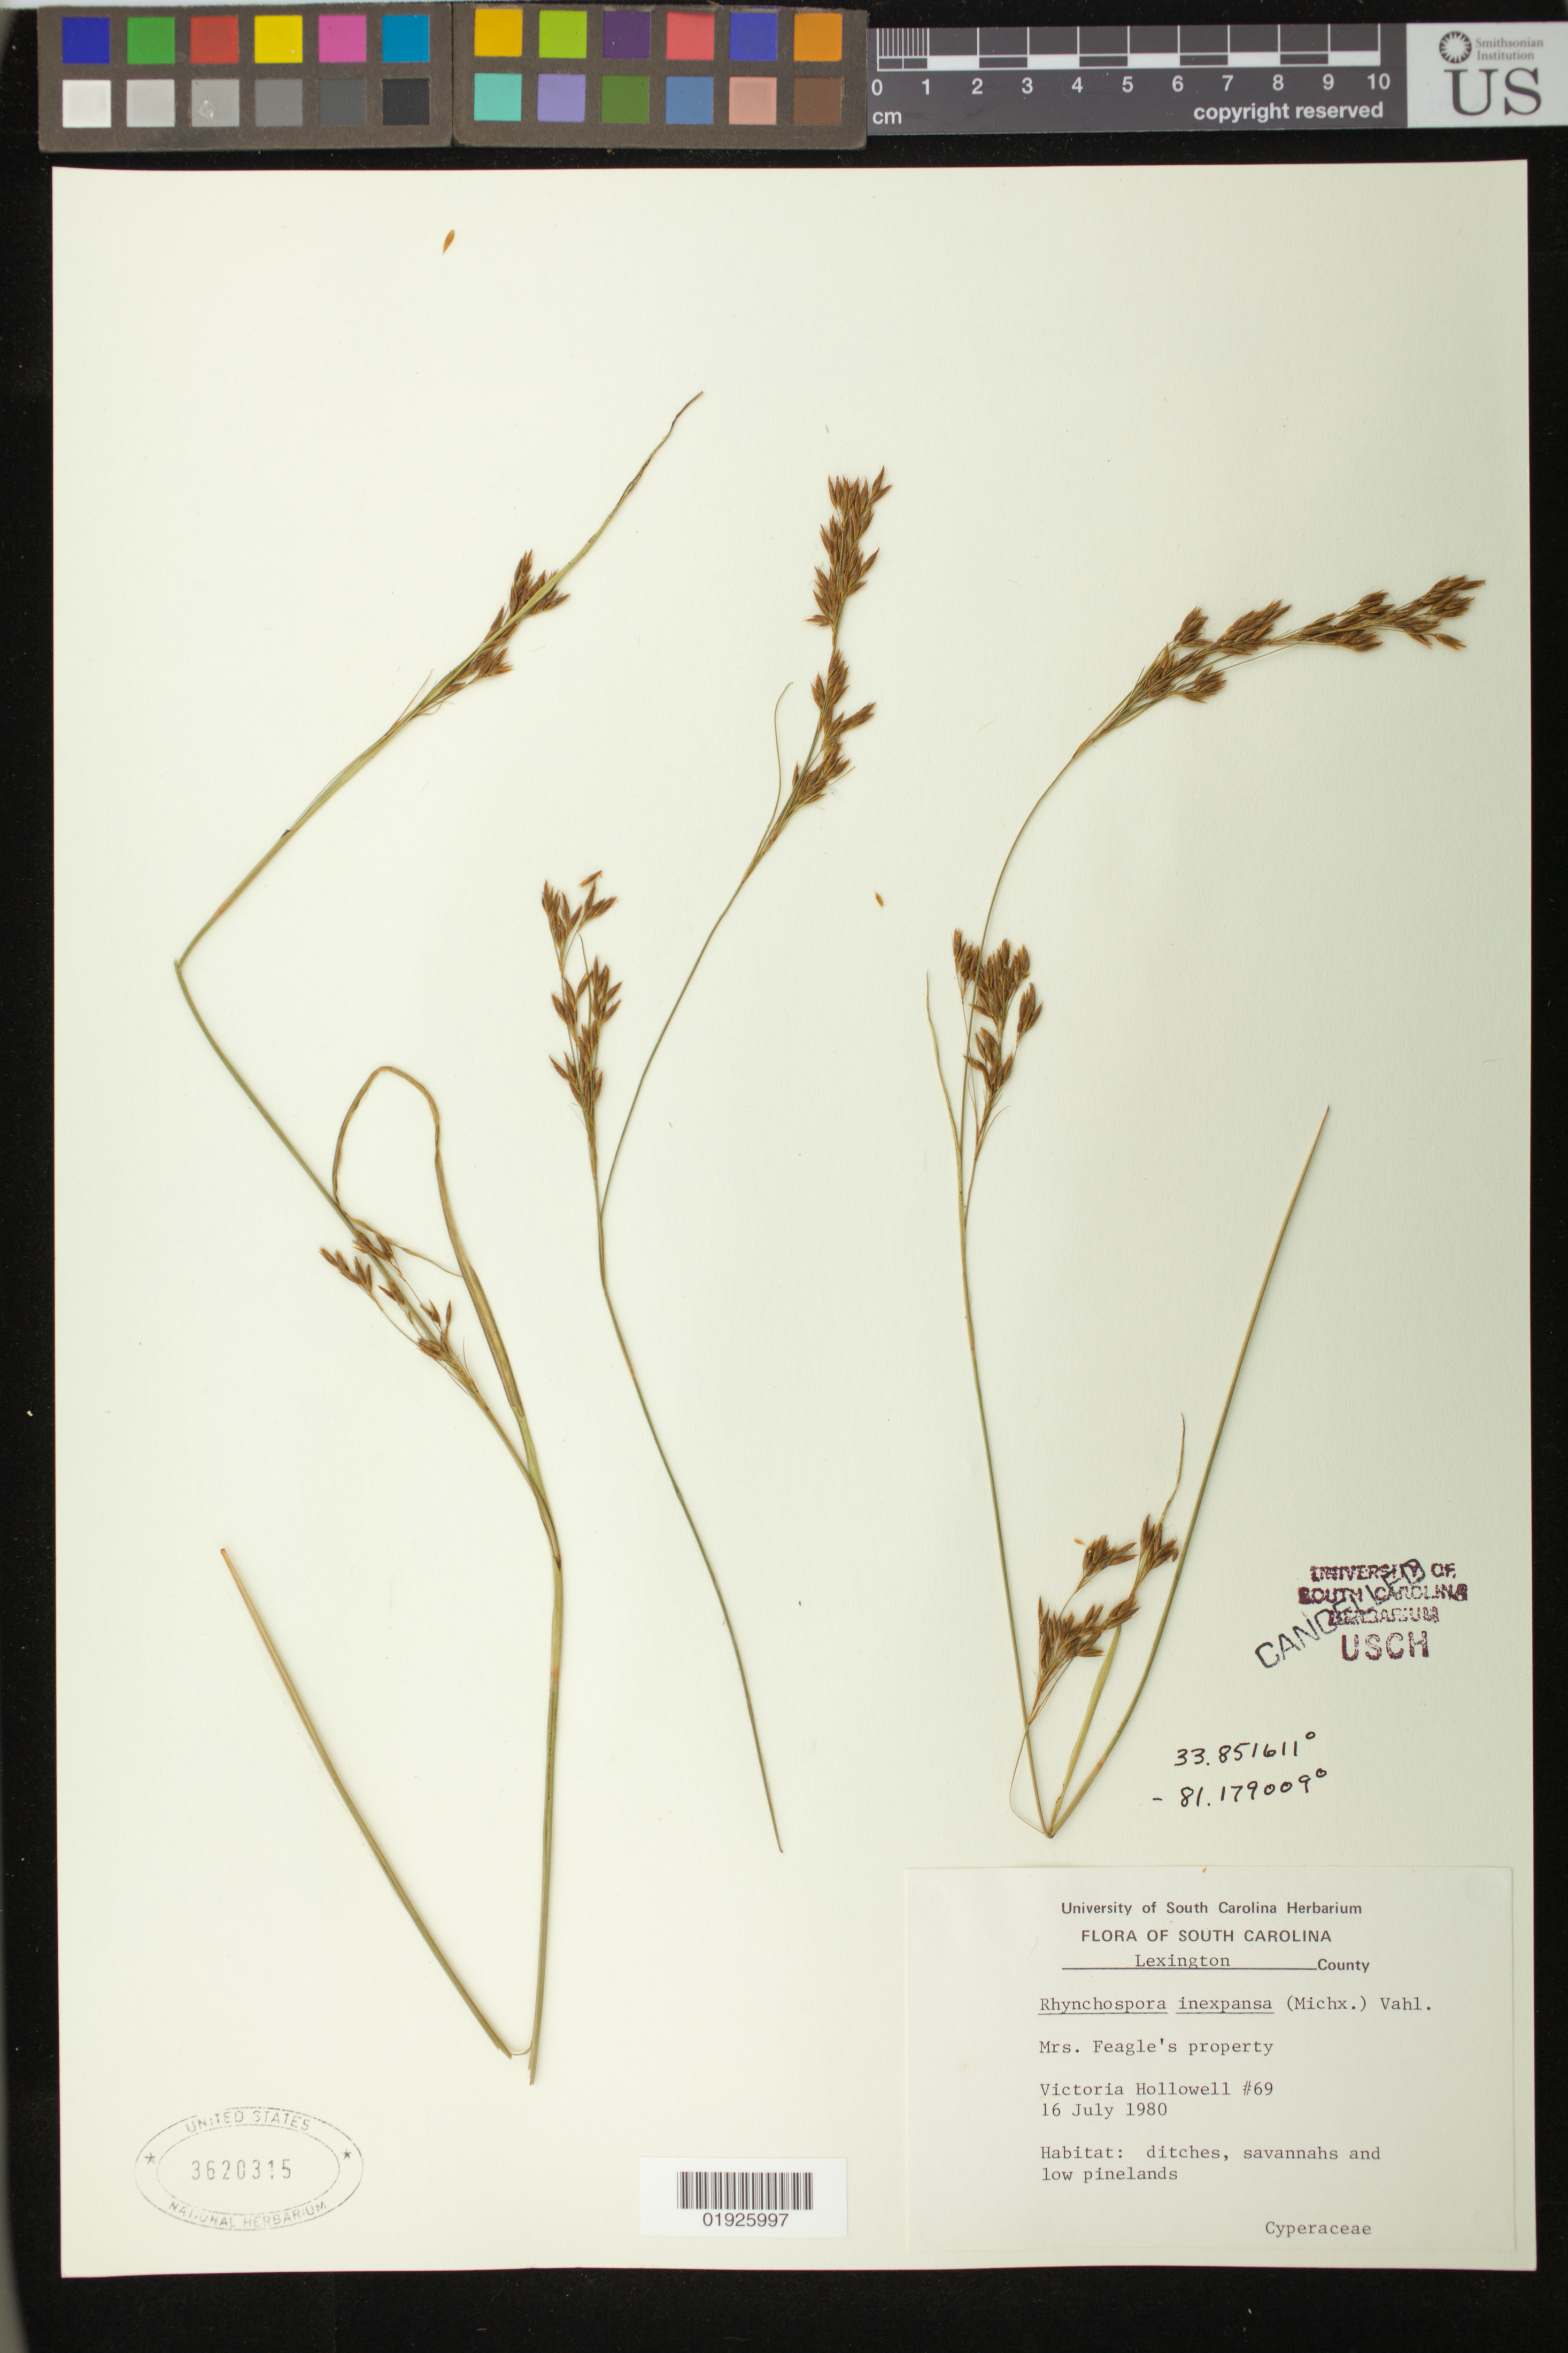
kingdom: Plantae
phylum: Tracheophyta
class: Liliopsida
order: Poales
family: Cyperaceae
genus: Rhynchospora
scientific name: Rhynchospora inexpansa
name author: (Michx.) Vahl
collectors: V. C. Hollowell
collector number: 69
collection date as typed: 16 July 1980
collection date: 1980-07-16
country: United States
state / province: South Carolina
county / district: Lexington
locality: Mrs. Feagle's property.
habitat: ditches, savannahs and low pinelands.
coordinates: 33.851611, -81.179009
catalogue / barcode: US 3620315